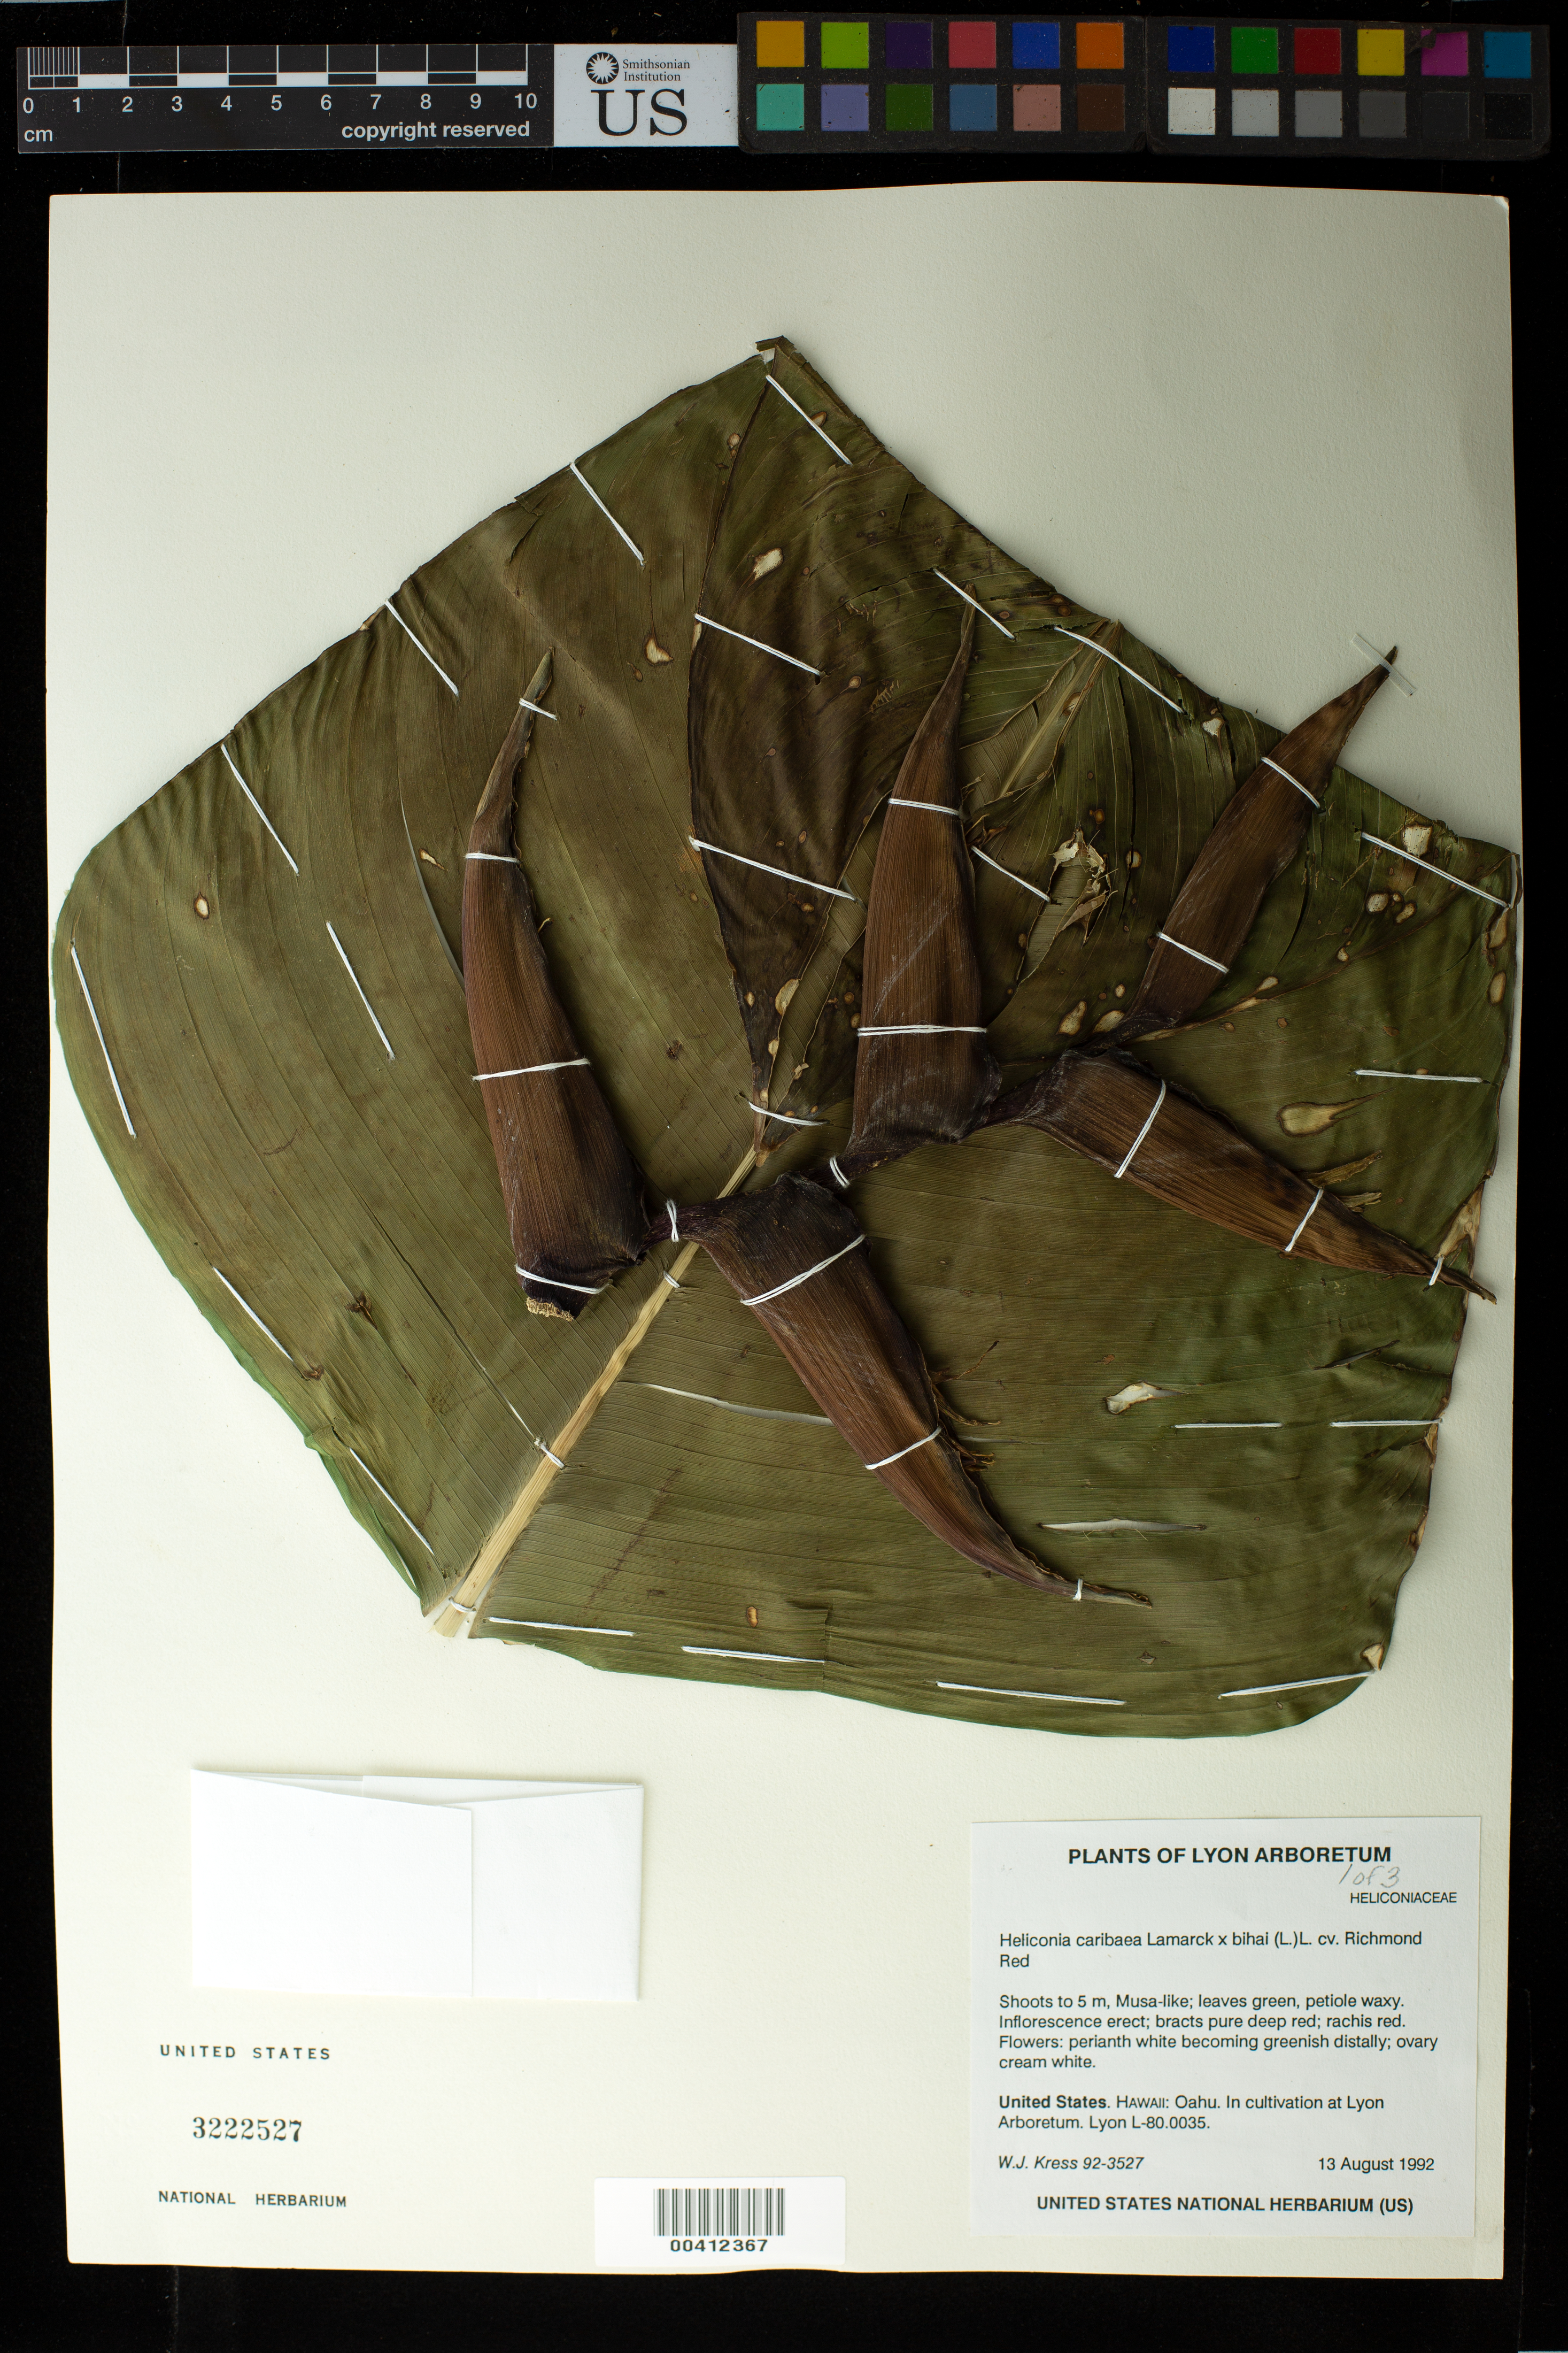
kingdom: Plantae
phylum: Tracheophyta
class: Liliopsida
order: Zingiberales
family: Heliconiaceae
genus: Heliconia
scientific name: Heliconia bihai x H. caribaea Lam. 'Richmond Red'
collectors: W. J. Kress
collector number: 92-3527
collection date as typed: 13 Aug 1992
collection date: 1992-08-13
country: United States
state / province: Hawaii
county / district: Honolulu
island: Oahu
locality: Lyon arboretum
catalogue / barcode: US 3222527